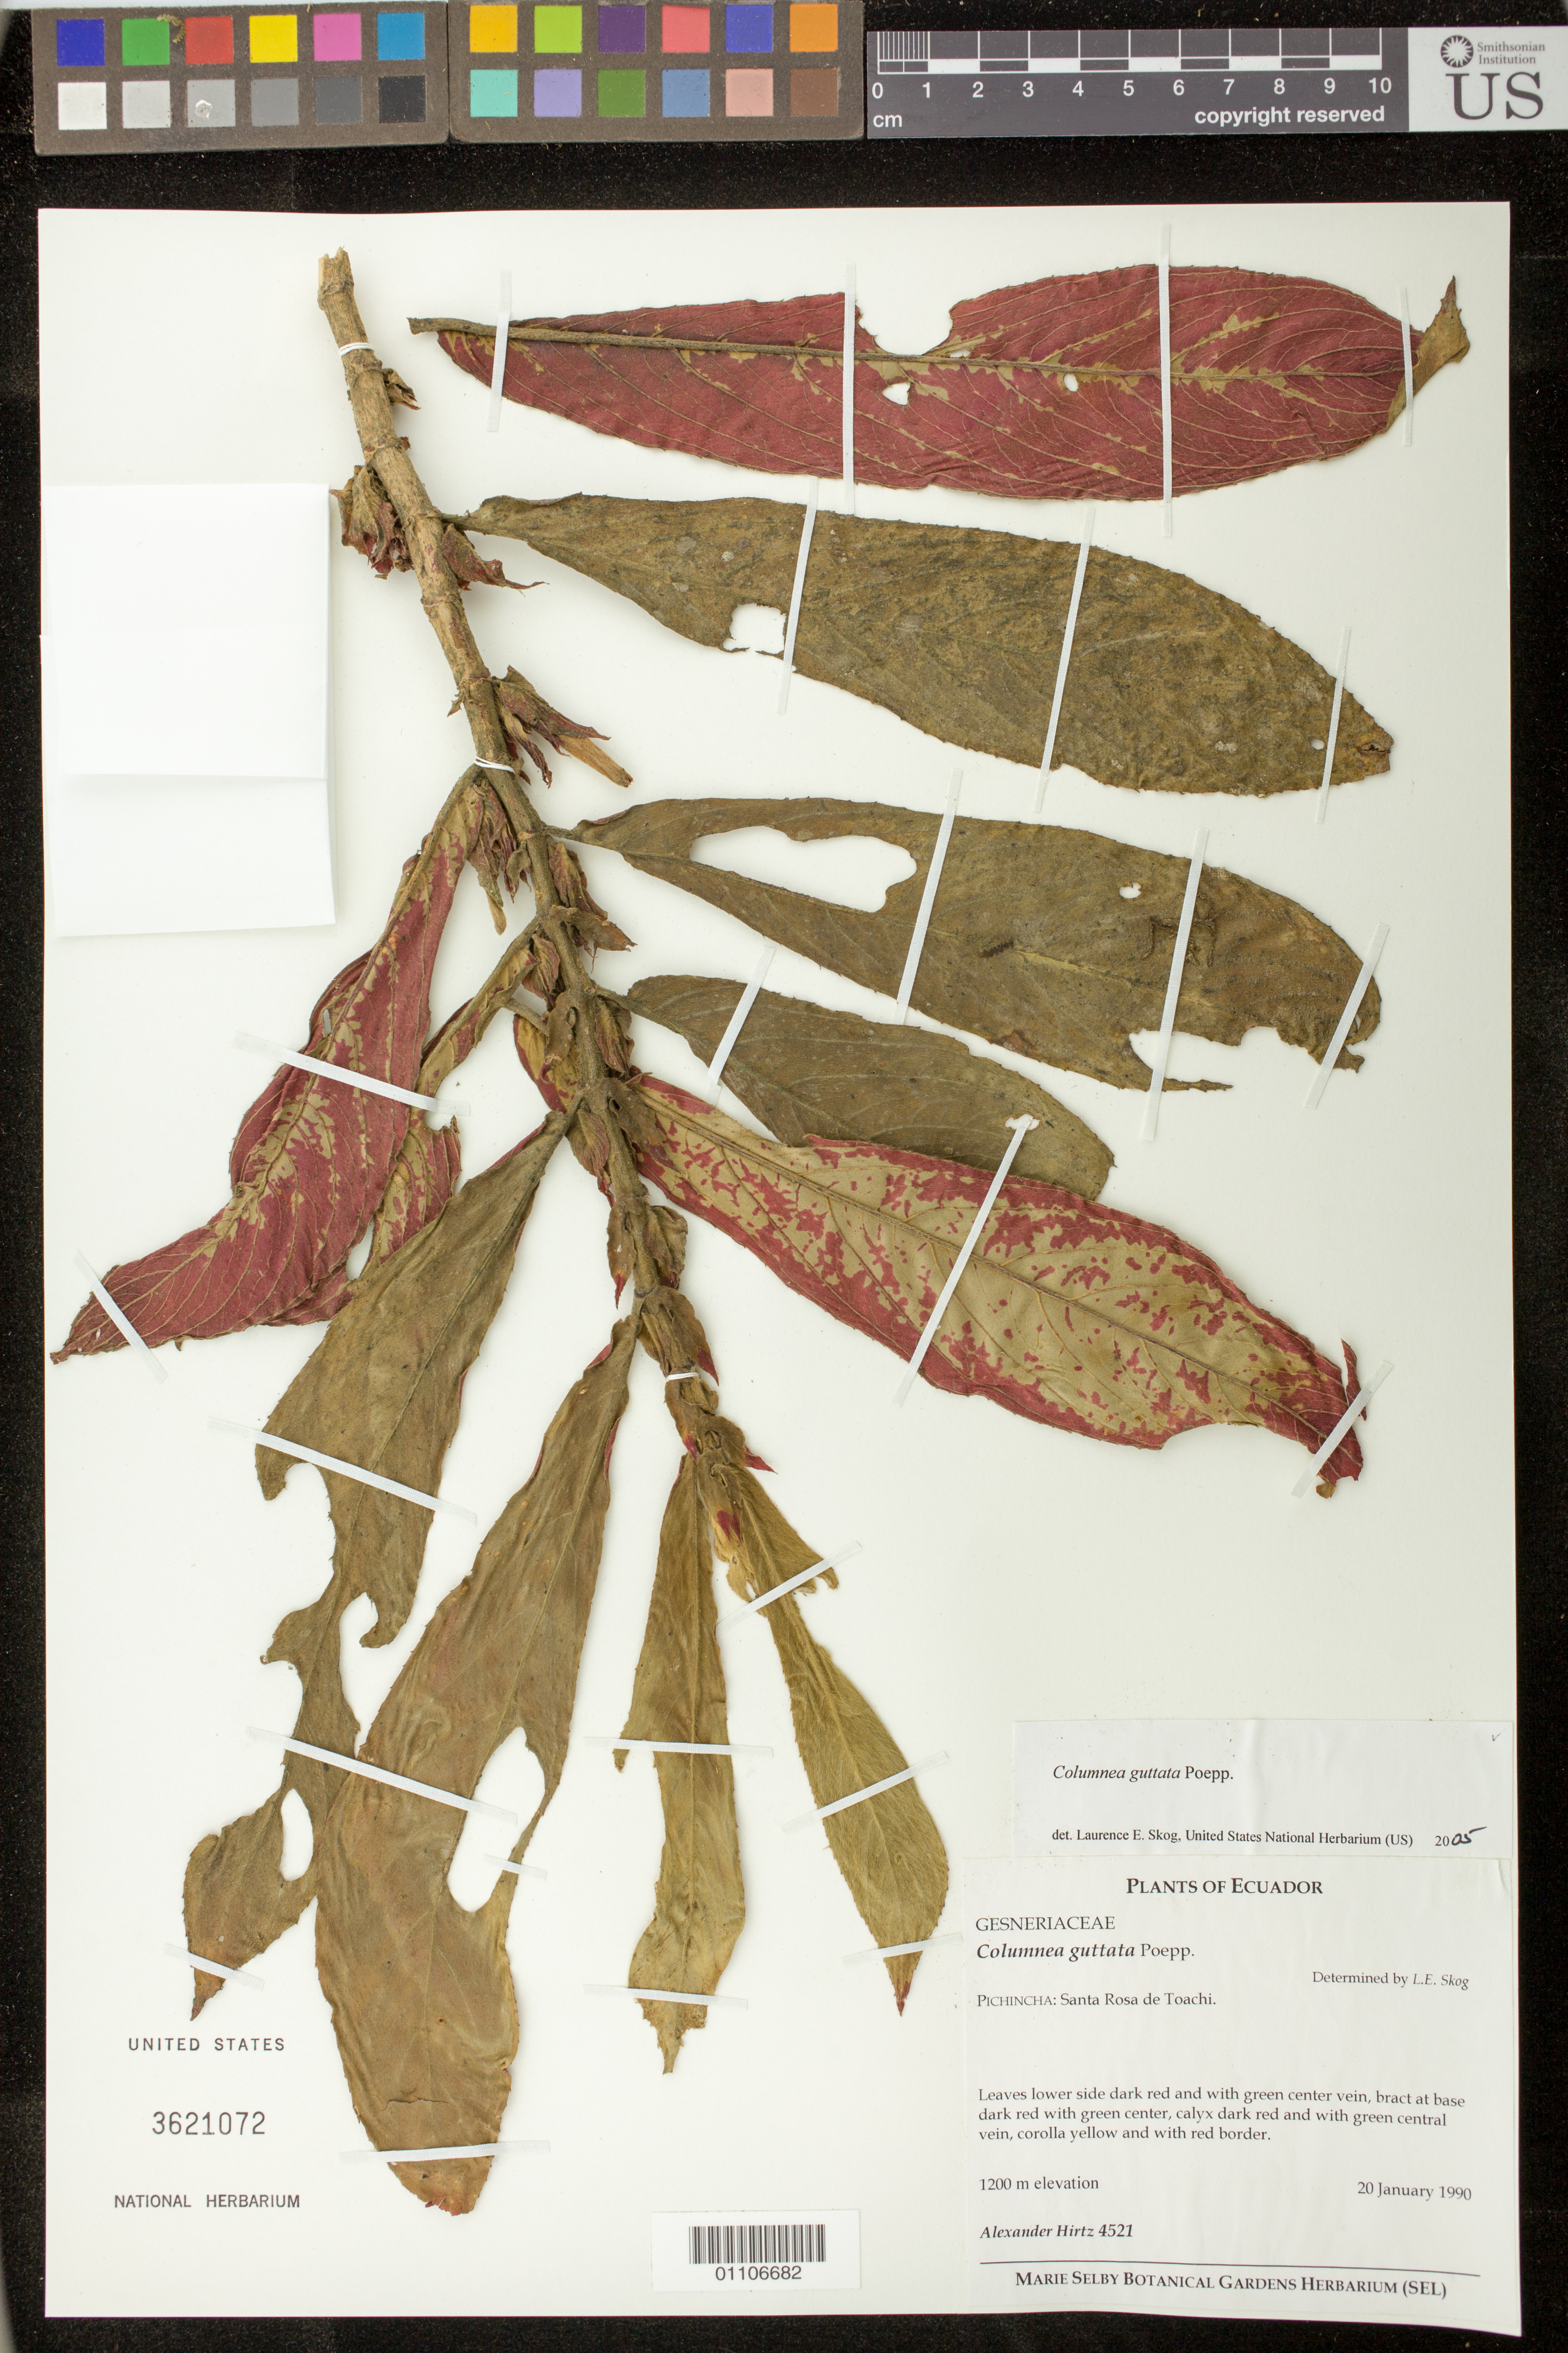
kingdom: Plantae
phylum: Tracheophyta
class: Magnoliopsida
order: Lamiales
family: Gesneriaceae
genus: Columnea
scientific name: Columnea guttata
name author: Poepp.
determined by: Skog, Laurence E.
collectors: A. Hirtz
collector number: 4521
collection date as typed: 20 Jan 1990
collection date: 1990-01-20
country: Ecuador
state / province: Pichincha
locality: Santa Rosa de Toachi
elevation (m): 1200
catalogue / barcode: US 3621072